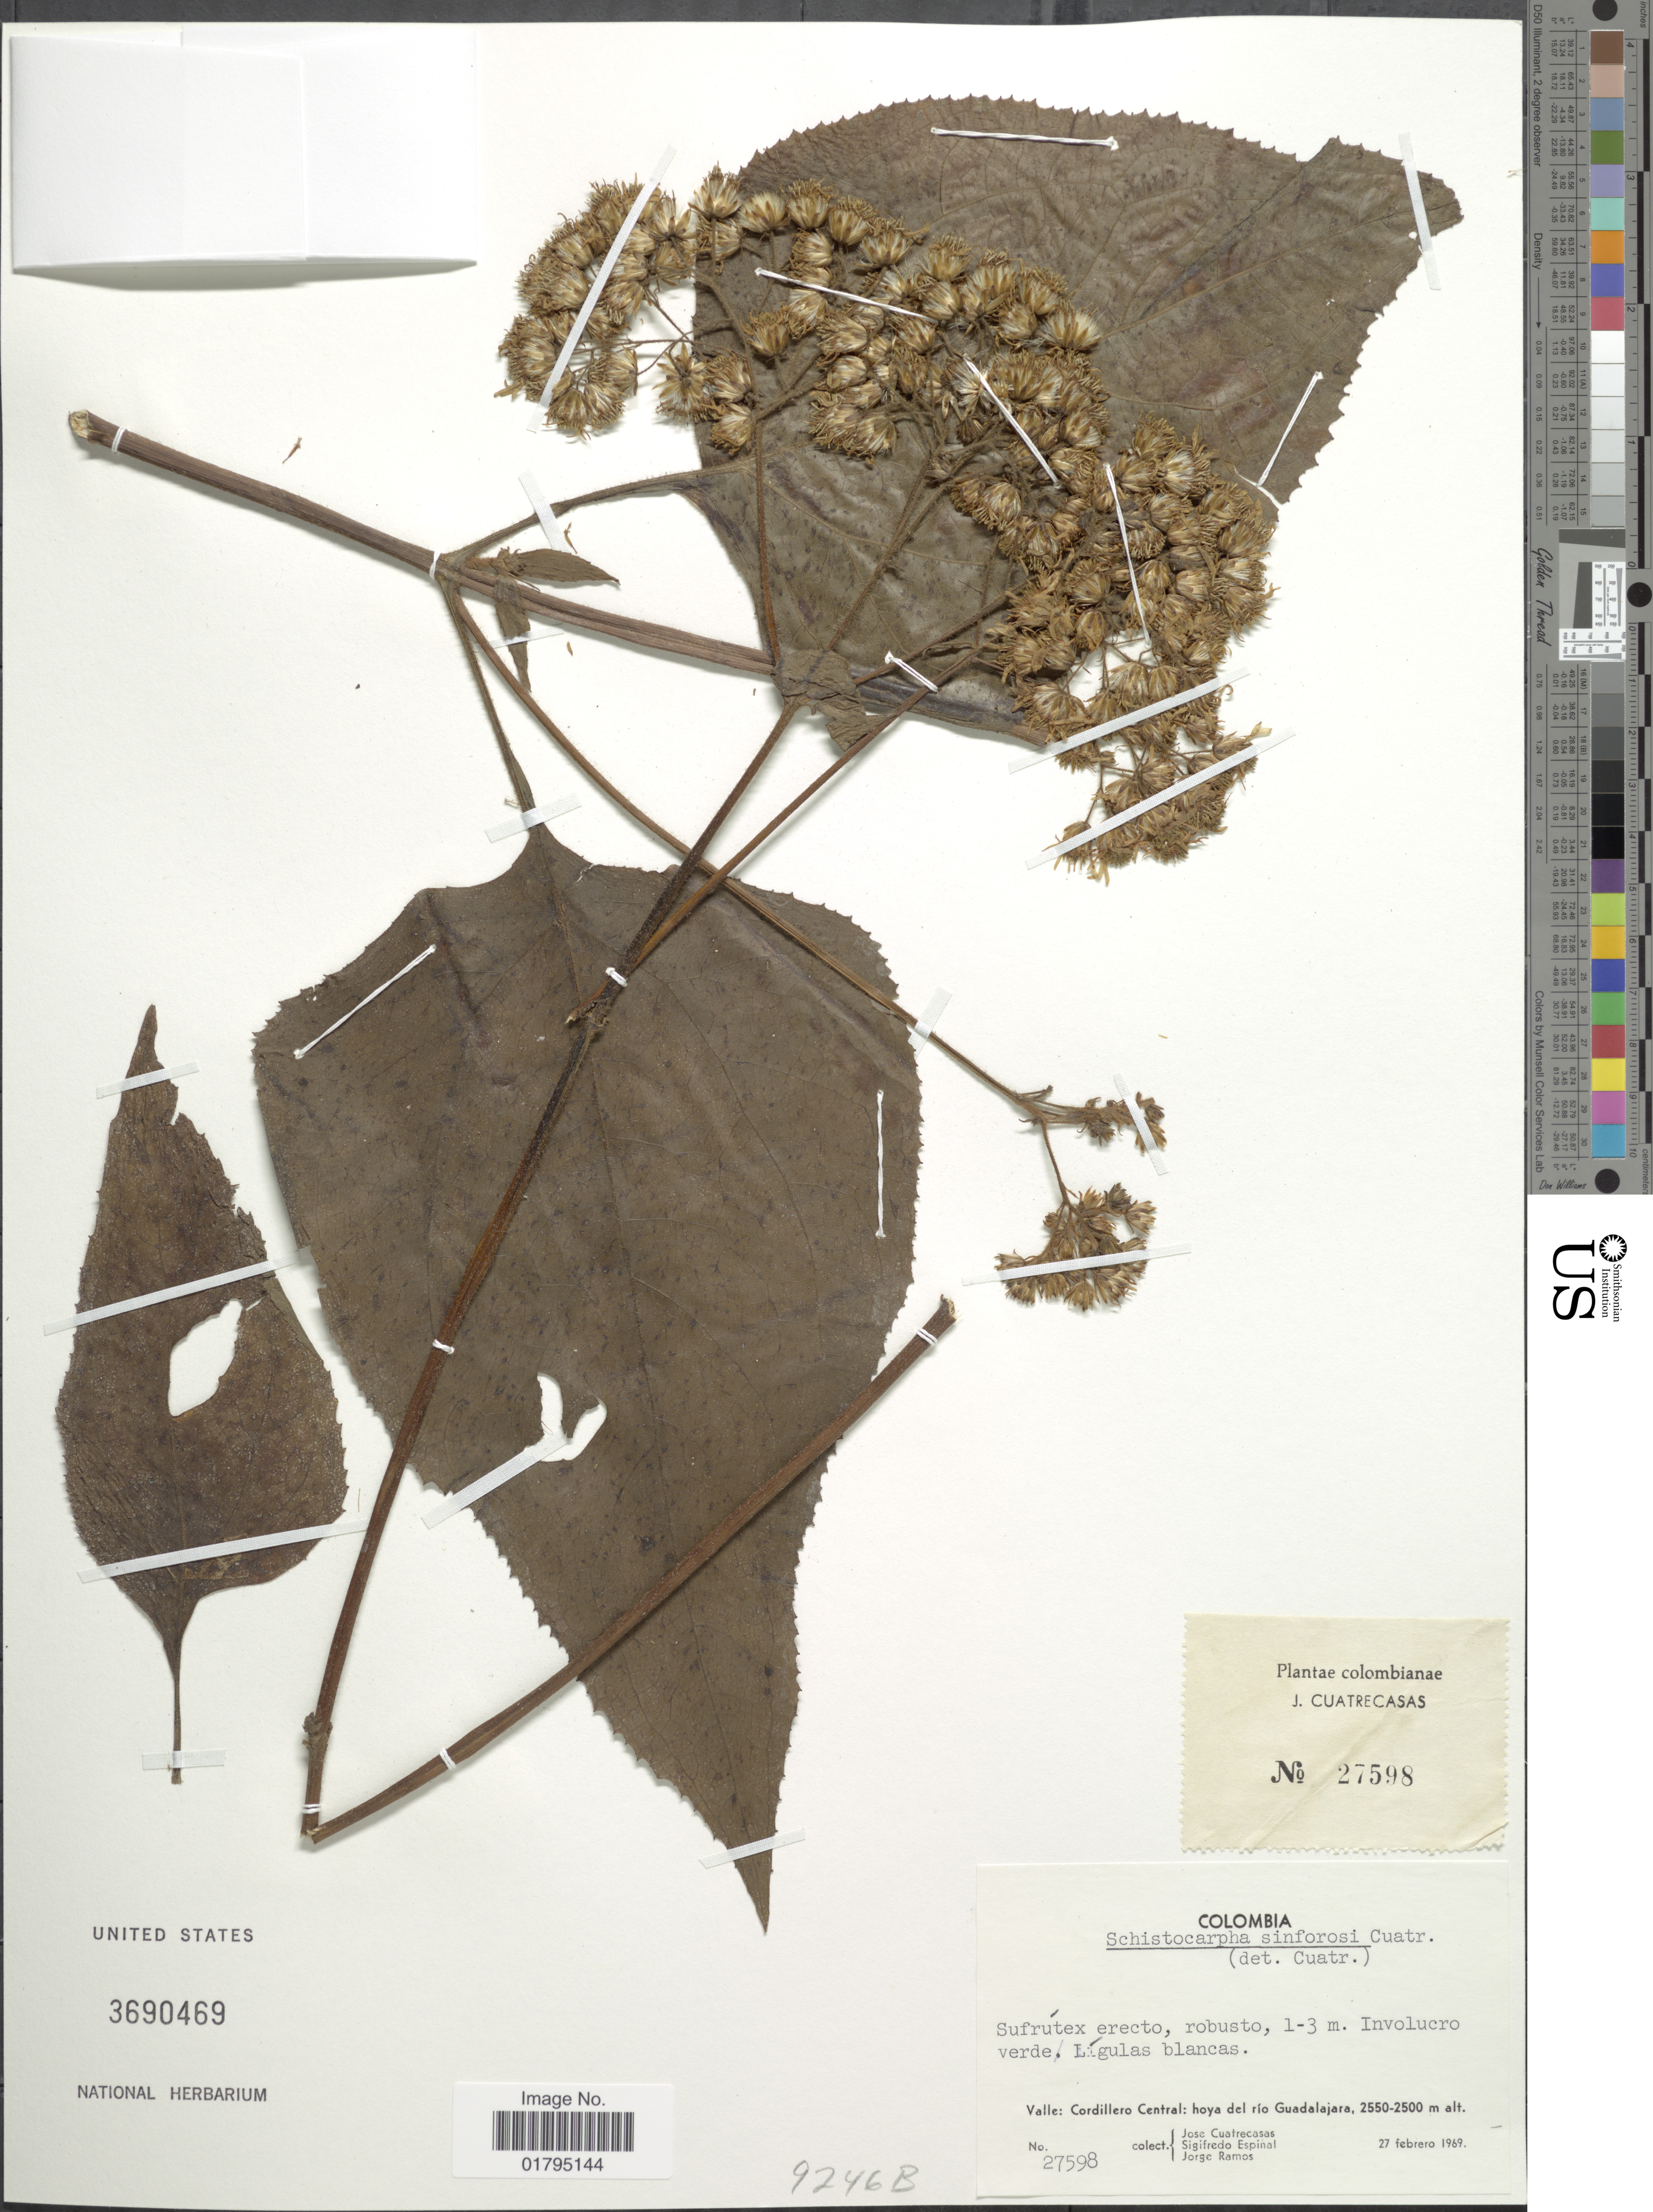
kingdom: Plantae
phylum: Tracheophyta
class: Magnoliopsida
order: Asterales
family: Asteraceae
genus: Schistocarpha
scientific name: Schistocarpha sinforosii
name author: Cuatrec.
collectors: J. Cuatrecasas, S. T. Espinal & J. Ramos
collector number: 27598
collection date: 1969-02-27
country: Colombia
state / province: Valle del Cauca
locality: Valle: Cordillera Central: hoya del rio Guadalajara.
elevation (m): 2500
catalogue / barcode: US 3690469